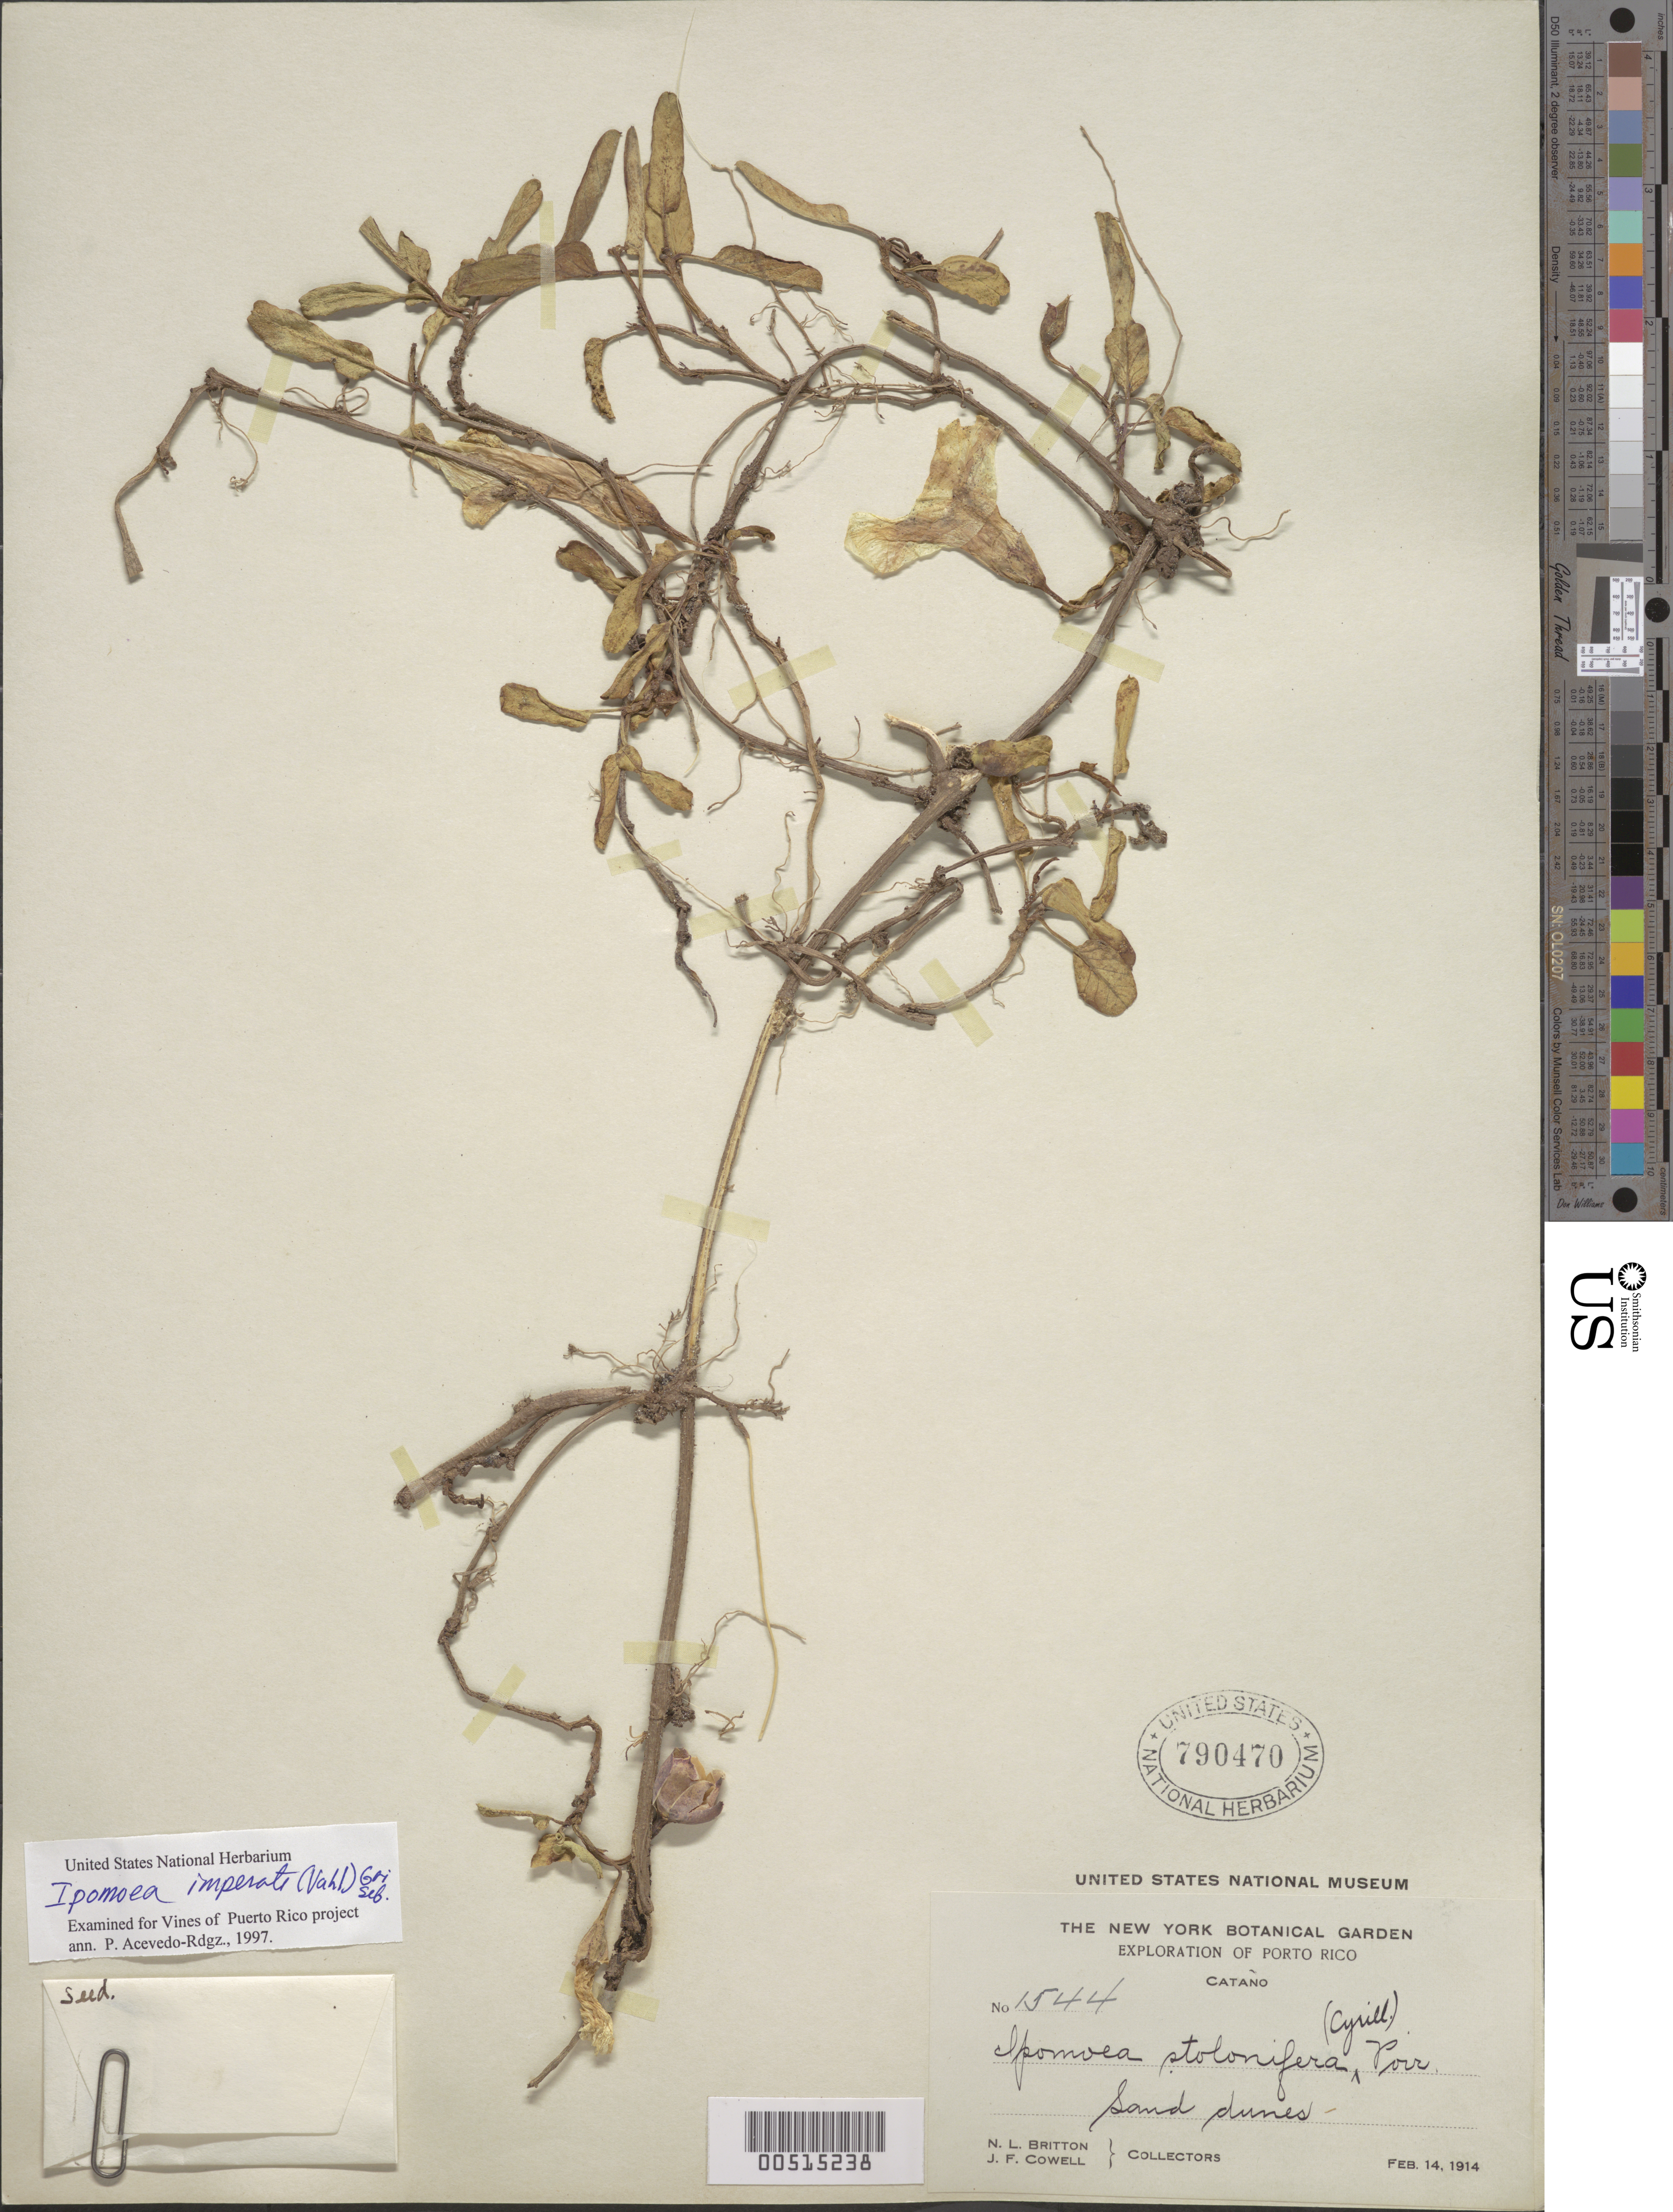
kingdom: Plantae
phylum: Tracheophyta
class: Magnoliopsida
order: Solanales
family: Convolvulaceae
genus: Ipomoea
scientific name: Ipomoea stolonifera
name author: (Cirillo) J.F. Gmel.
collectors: N. Britton & J. F. Cowell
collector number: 1544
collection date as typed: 14 Feb 1914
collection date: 1914-02-14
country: Puerto Rico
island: Greater Antilles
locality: Cataño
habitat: Sand dunes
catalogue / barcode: US 790470